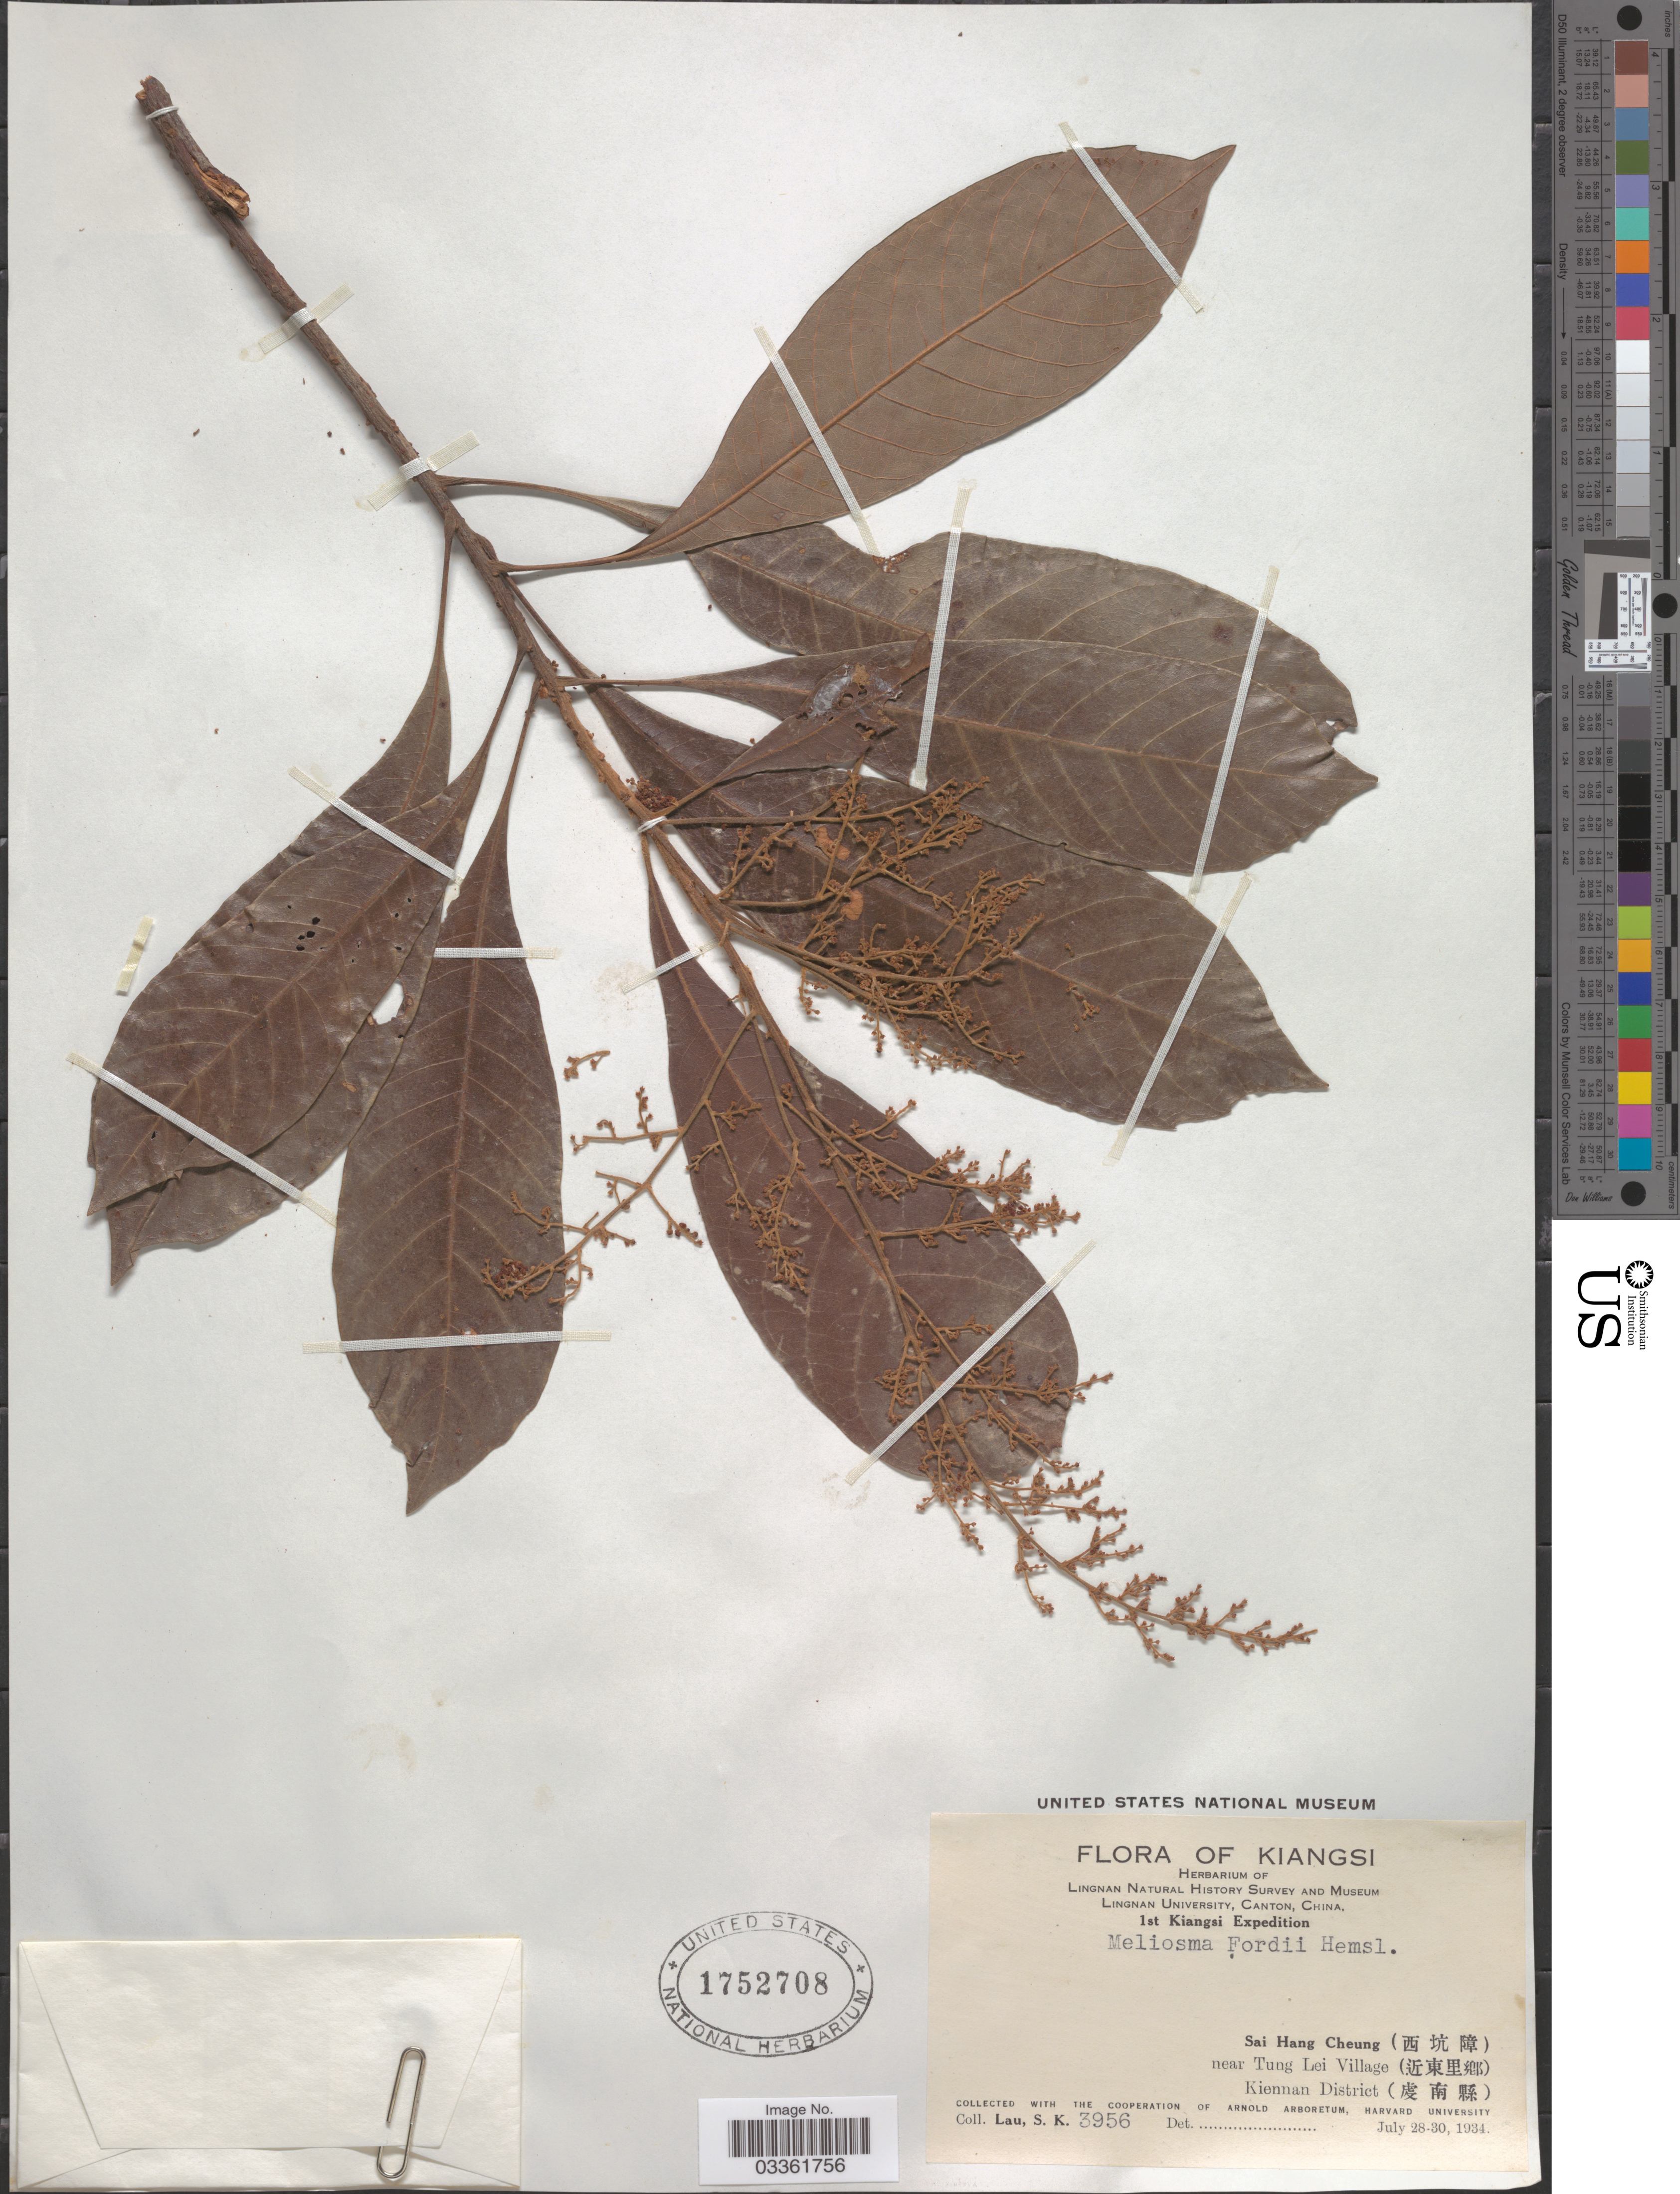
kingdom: Plantae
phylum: Tracheophyta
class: Magnoliopsida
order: Proteales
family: Sabiaceae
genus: Meliosma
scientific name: Meliosma fordii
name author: Hemsl.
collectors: S. K. Lau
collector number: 3956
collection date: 1934-07-28/1934-07-30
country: China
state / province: Jiangxi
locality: Kiangsi. Sai Hang Cheung (X) near Tung Lei Village (X). Kiennan District. (X).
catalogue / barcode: US 1752708